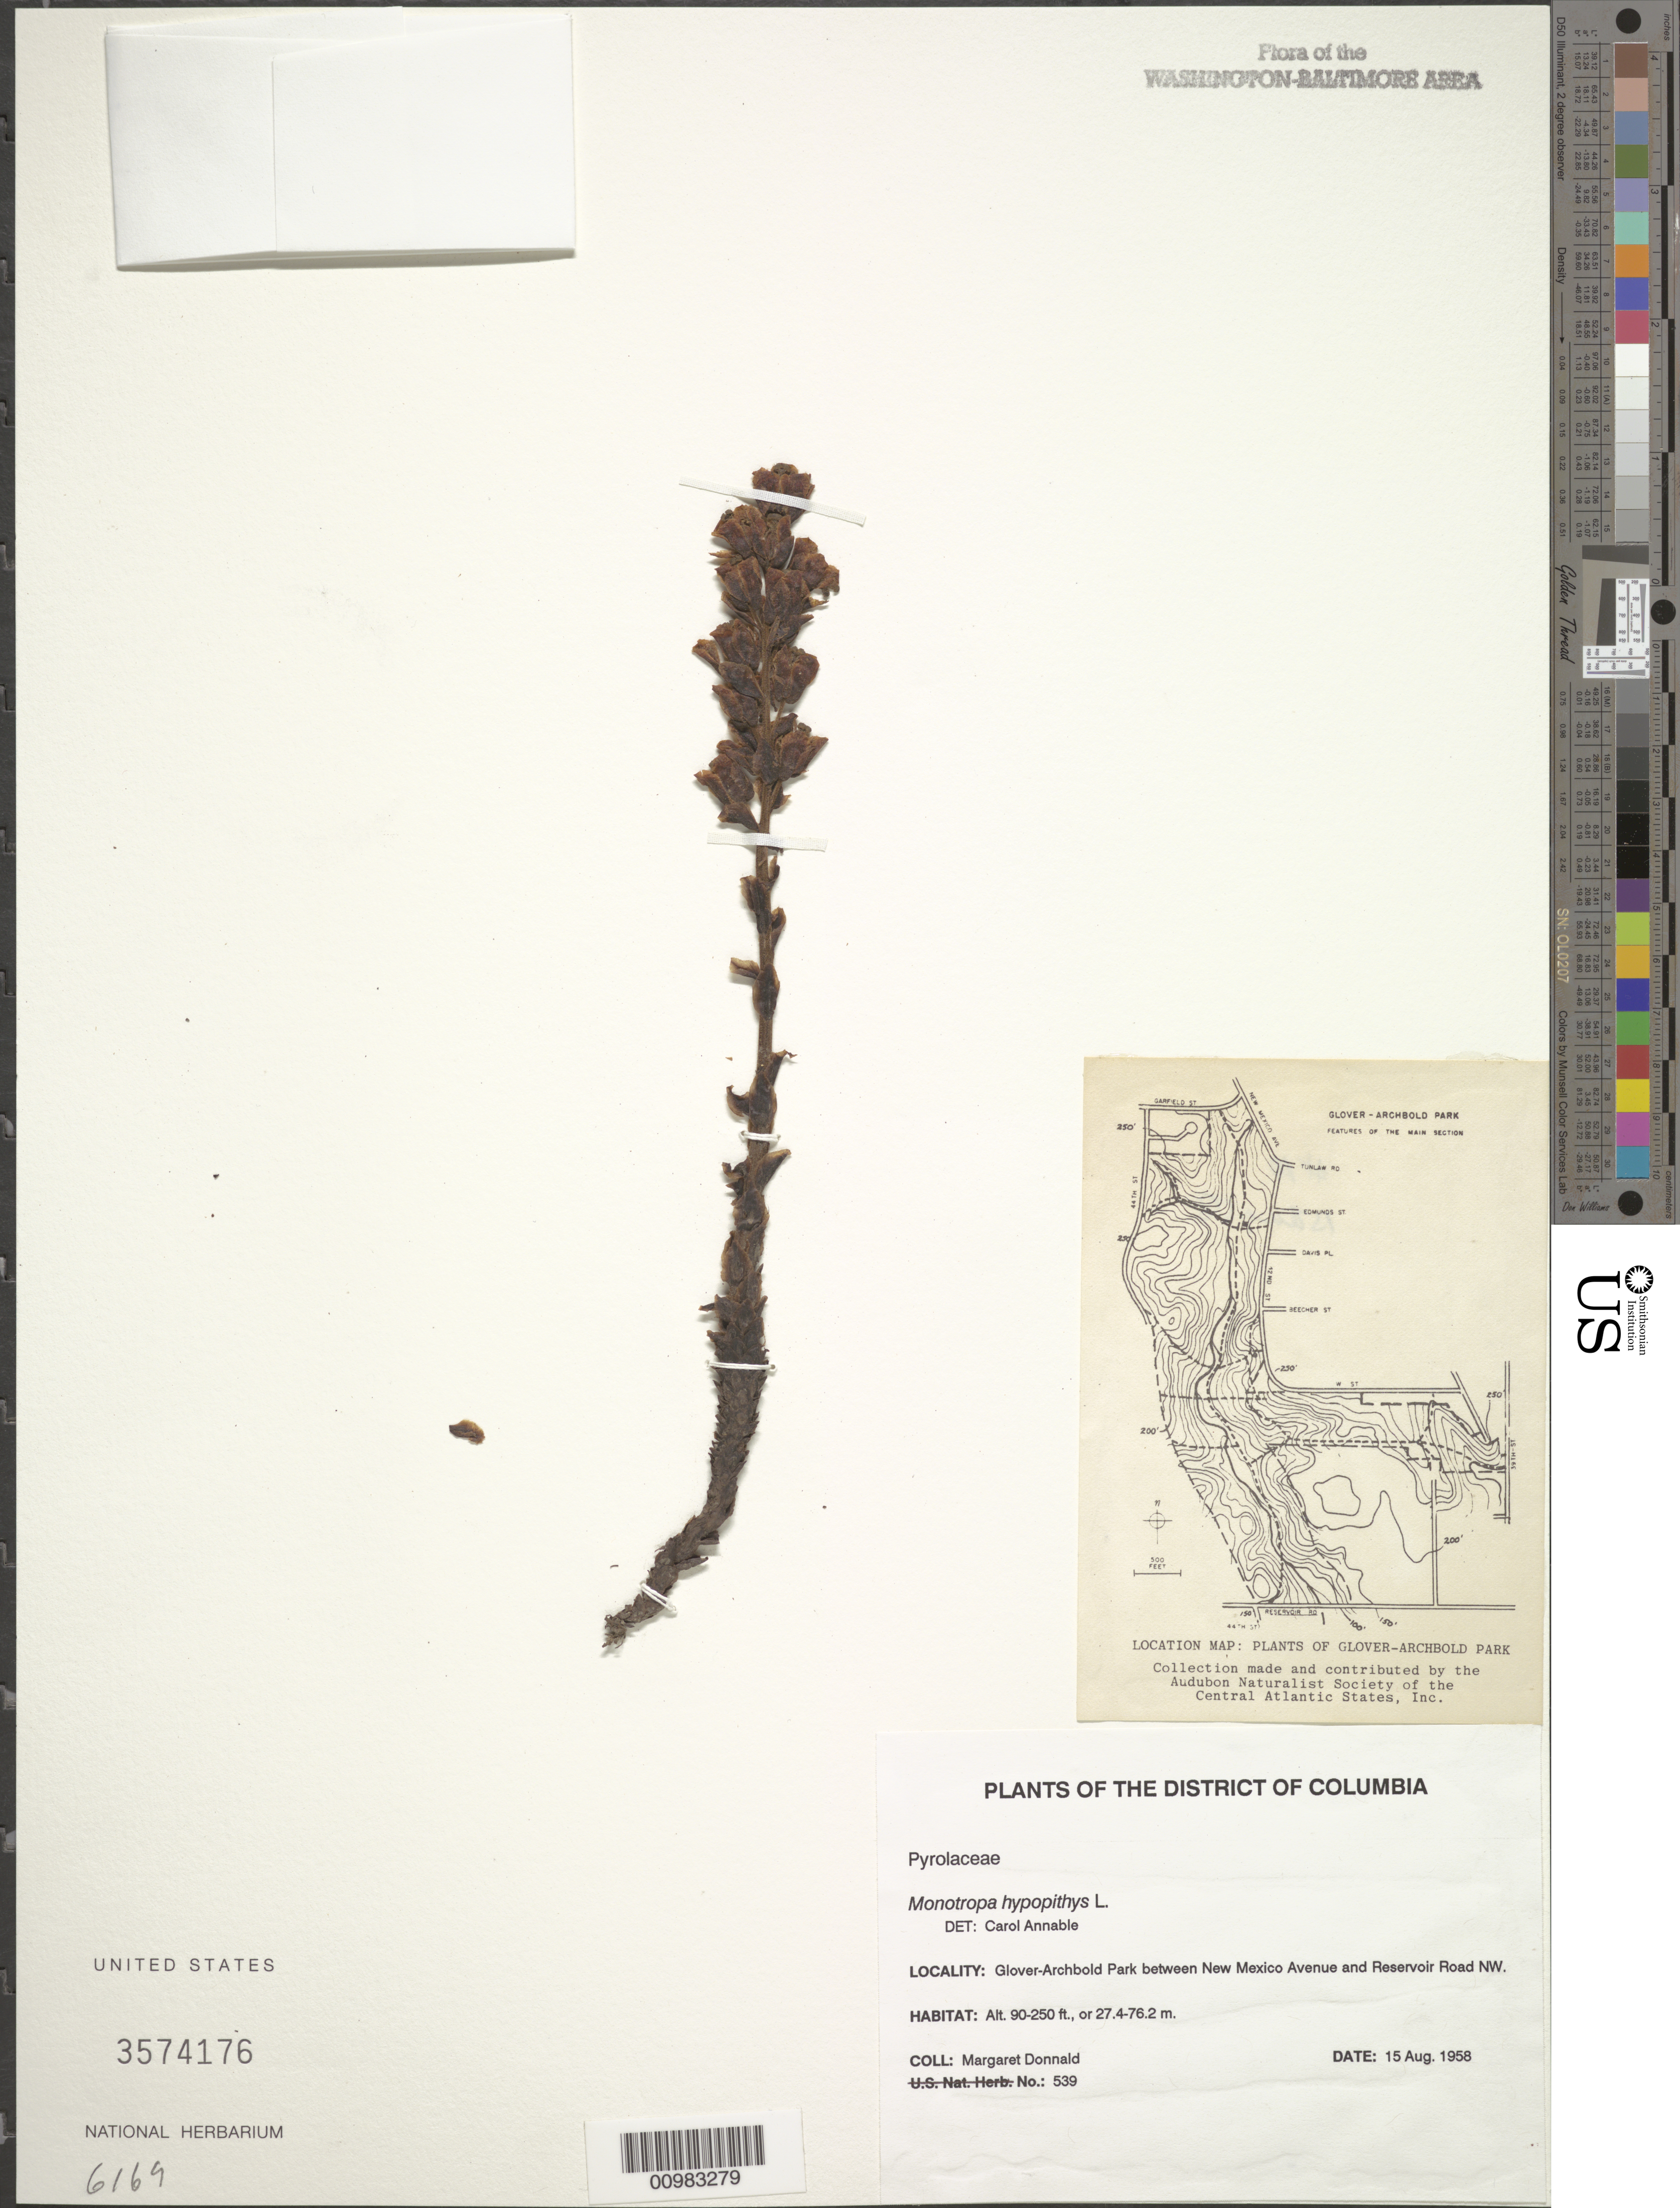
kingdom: Plantae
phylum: Tracheophyta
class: Magnoliopsida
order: Ericales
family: Ericaceae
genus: Hypopitys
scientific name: Hypopitys monotropa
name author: Crantz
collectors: M. Donnald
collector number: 539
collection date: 1958-08-15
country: United States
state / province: District of Columbia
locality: Glover-Archbold Park between New Mexico Avenue and Reservoir Road NW.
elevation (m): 27.4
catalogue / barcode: US 3574176